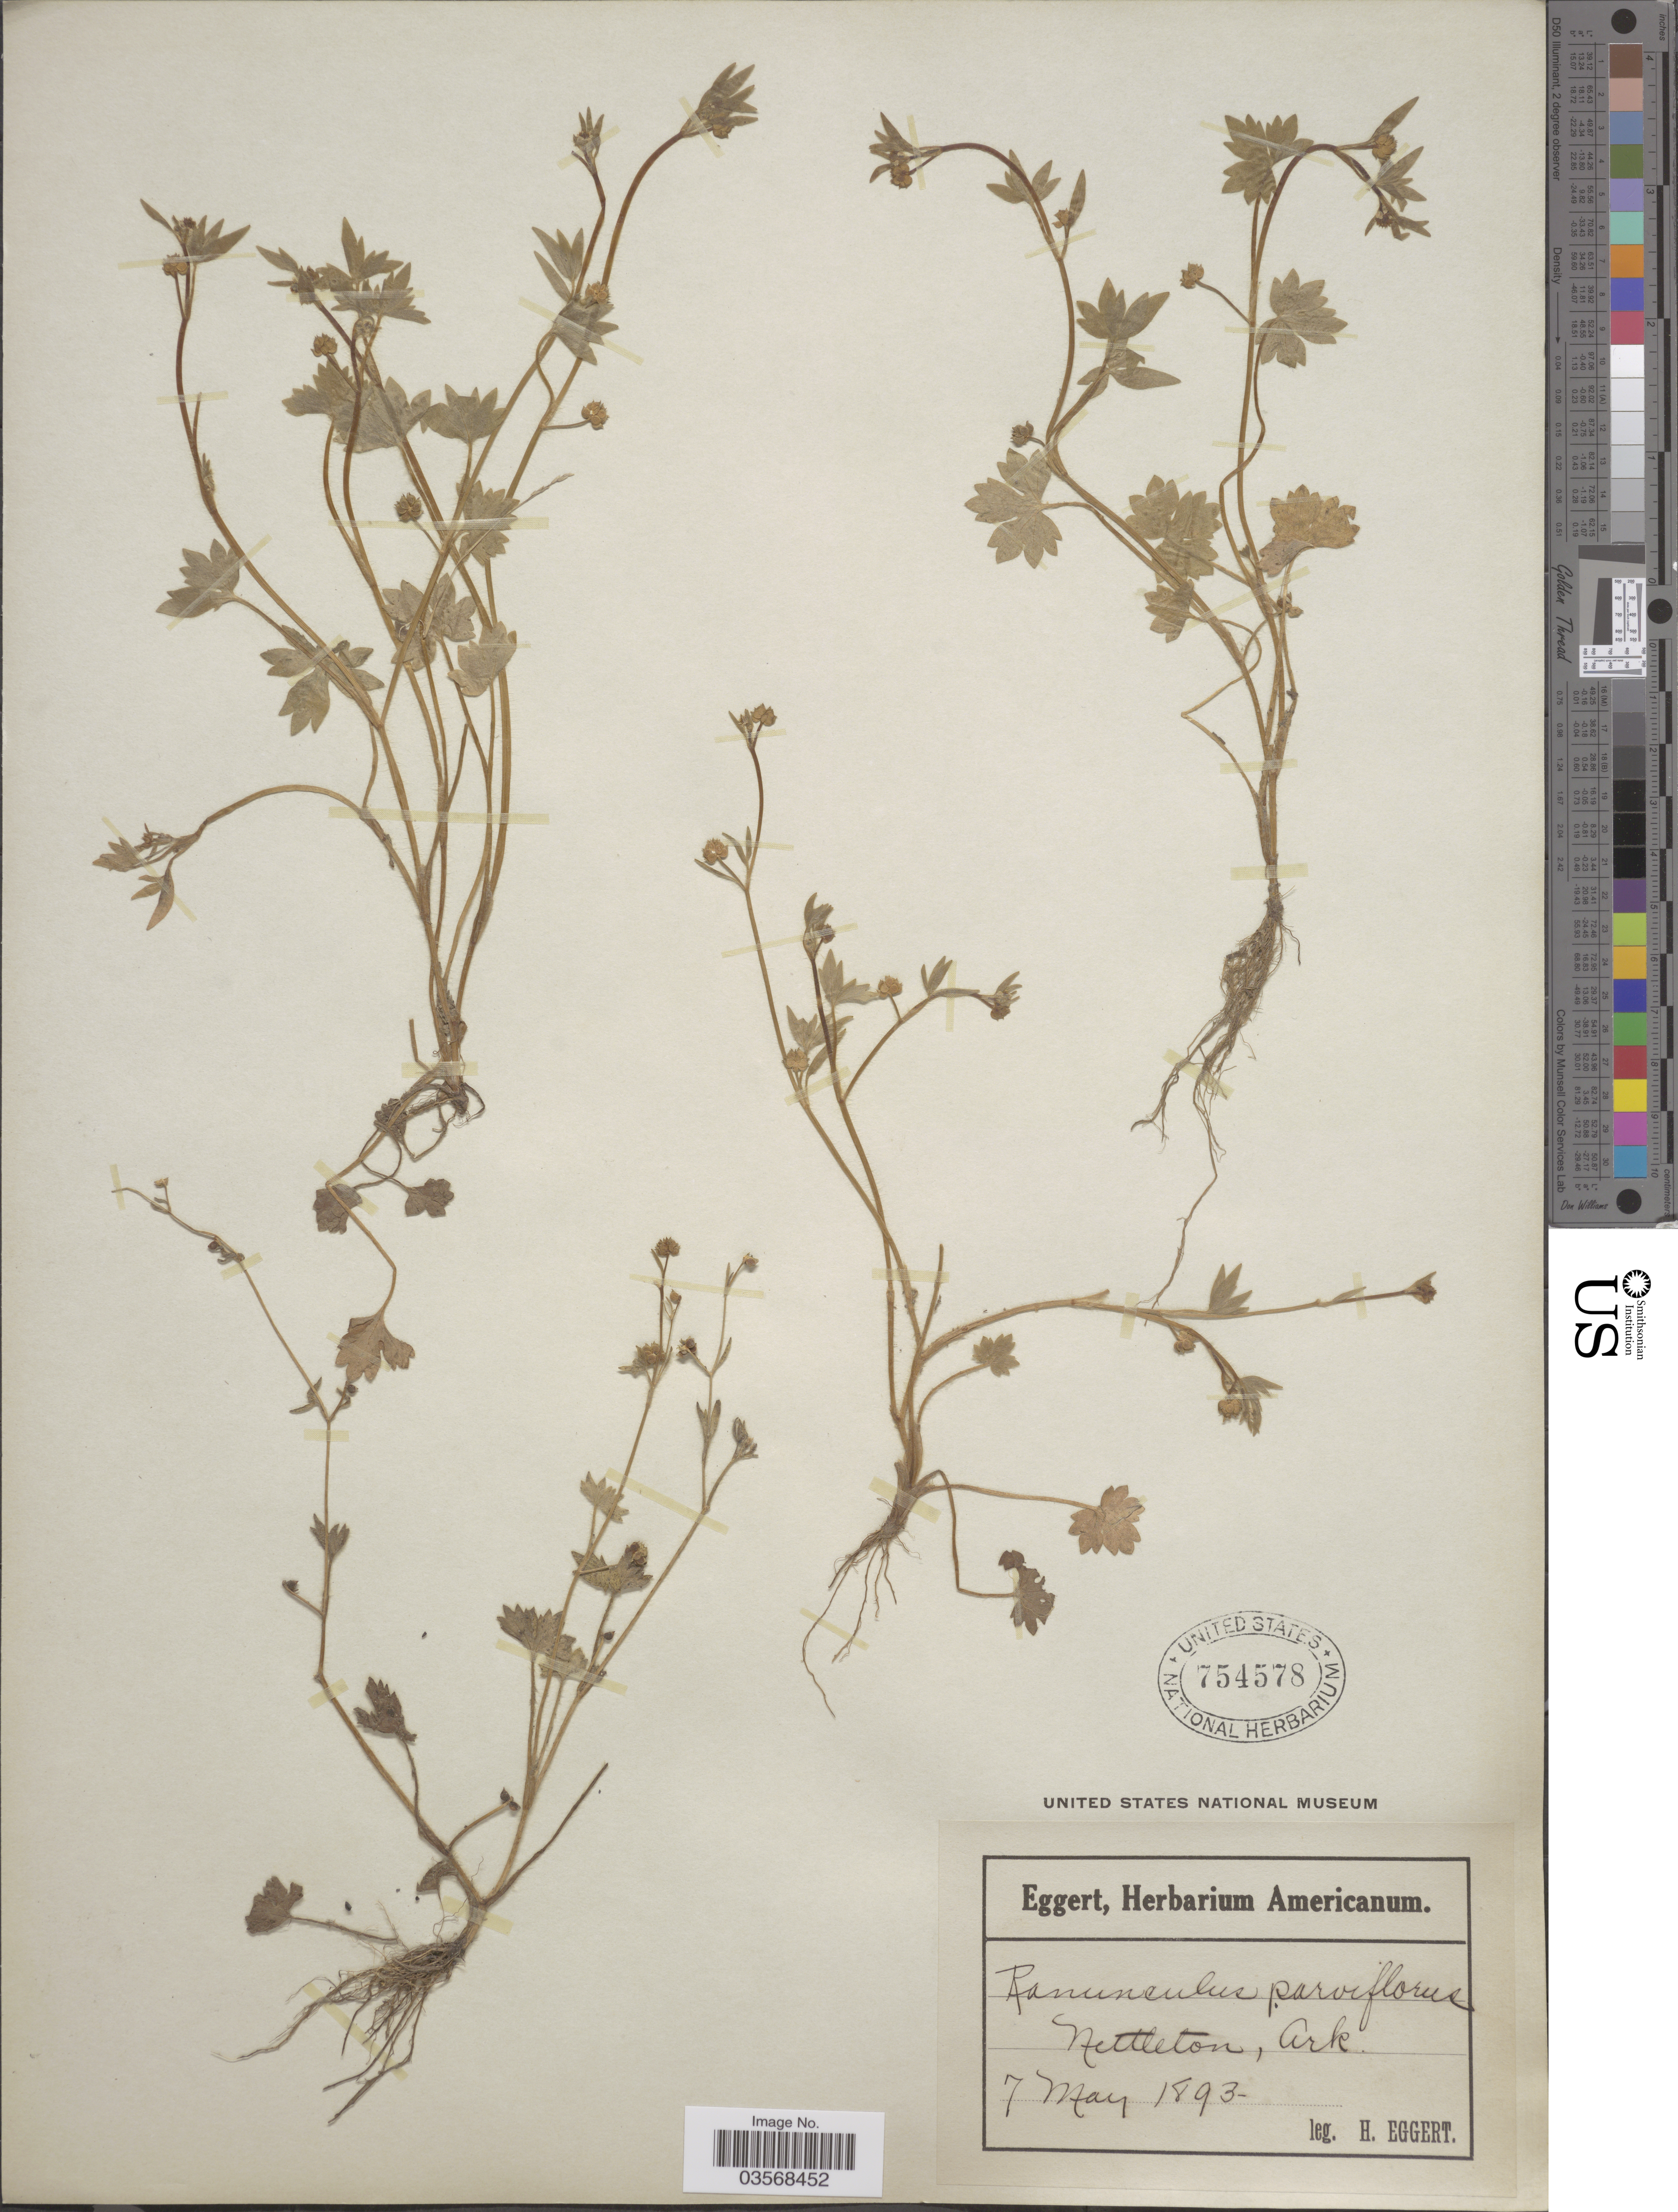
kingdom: Plantae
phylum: Tracheophyta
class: Magnoliopsida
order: Ranunculales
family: Ranunculaceae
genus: Ranunculus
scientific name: Ranunculus parviflorus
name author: L.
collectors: H. Eggert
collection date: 1893-05-07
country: United States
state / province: Arkansas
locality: Nettleton.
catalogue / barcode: US 754578